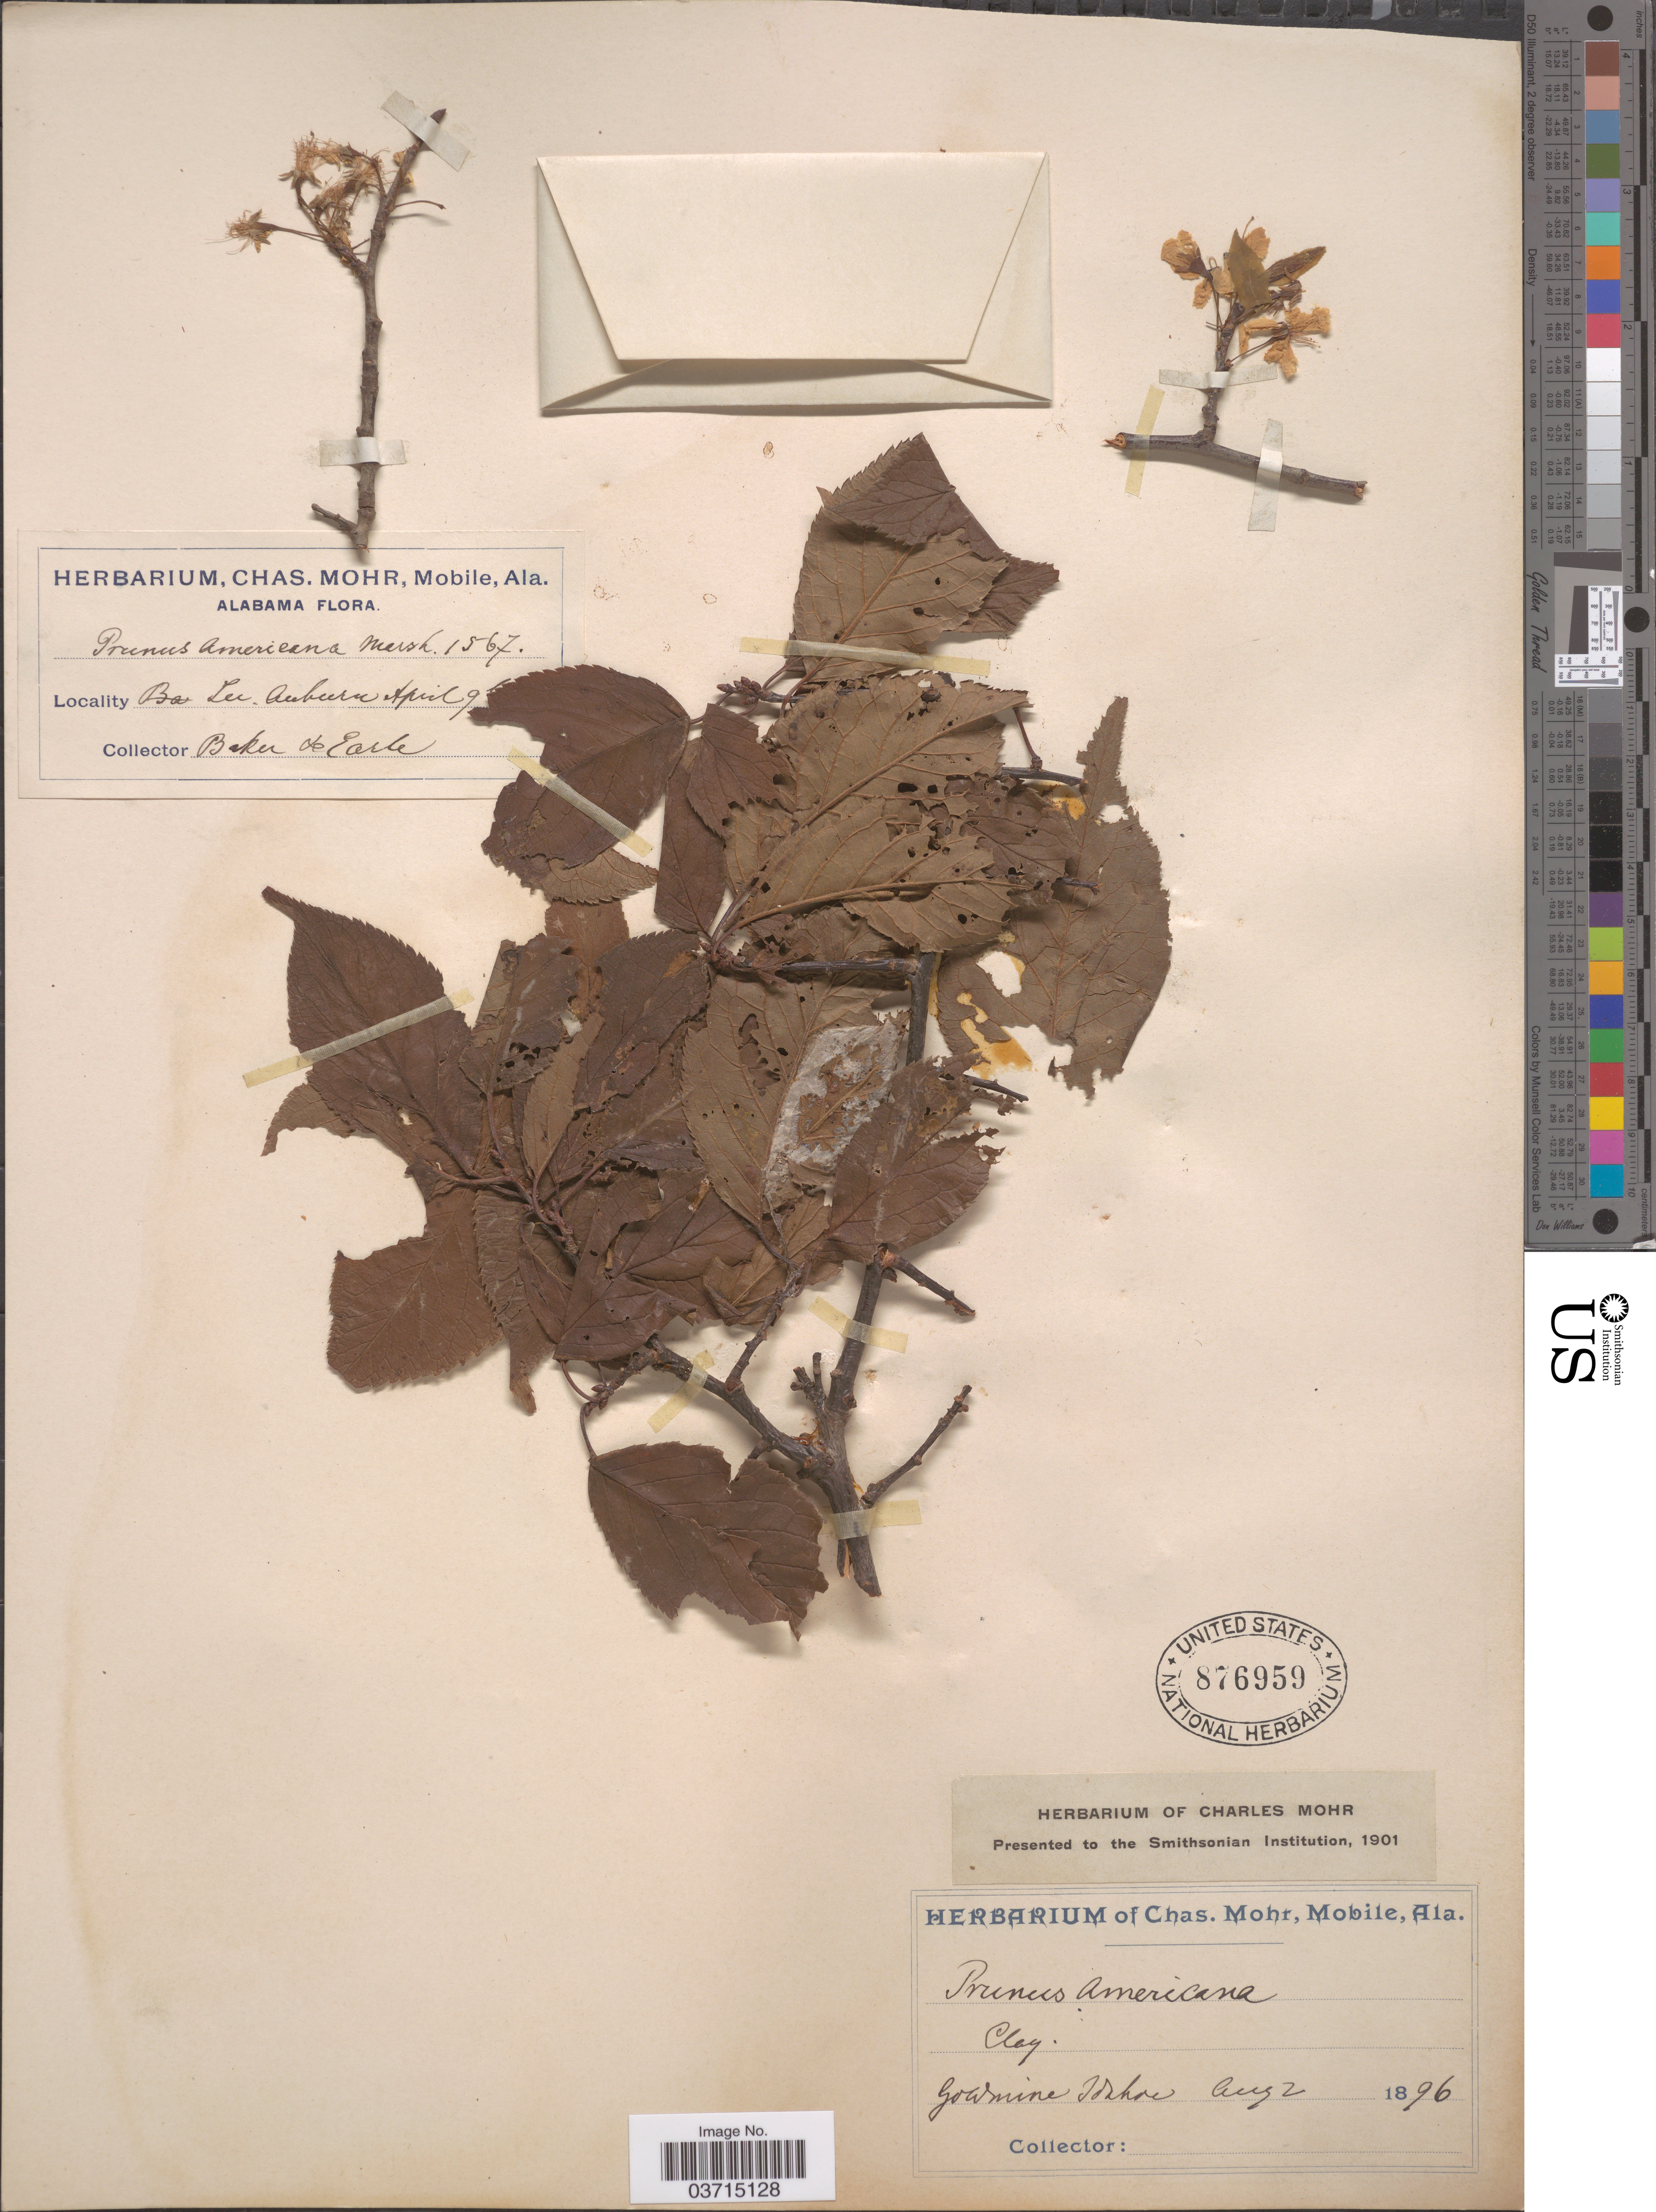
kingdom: Plantae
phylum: Tracheophyta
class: Magnoliopsida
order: Rosales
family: Rosaceae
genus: Prunus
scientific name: Prunus americana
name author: Marshall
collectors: -- Baker & -. Earle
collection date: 1896-04-09/1896-08-02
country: United States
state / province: Alabama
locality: Lee. Auburn. Goldmine Idaho.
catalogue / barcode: US 876959